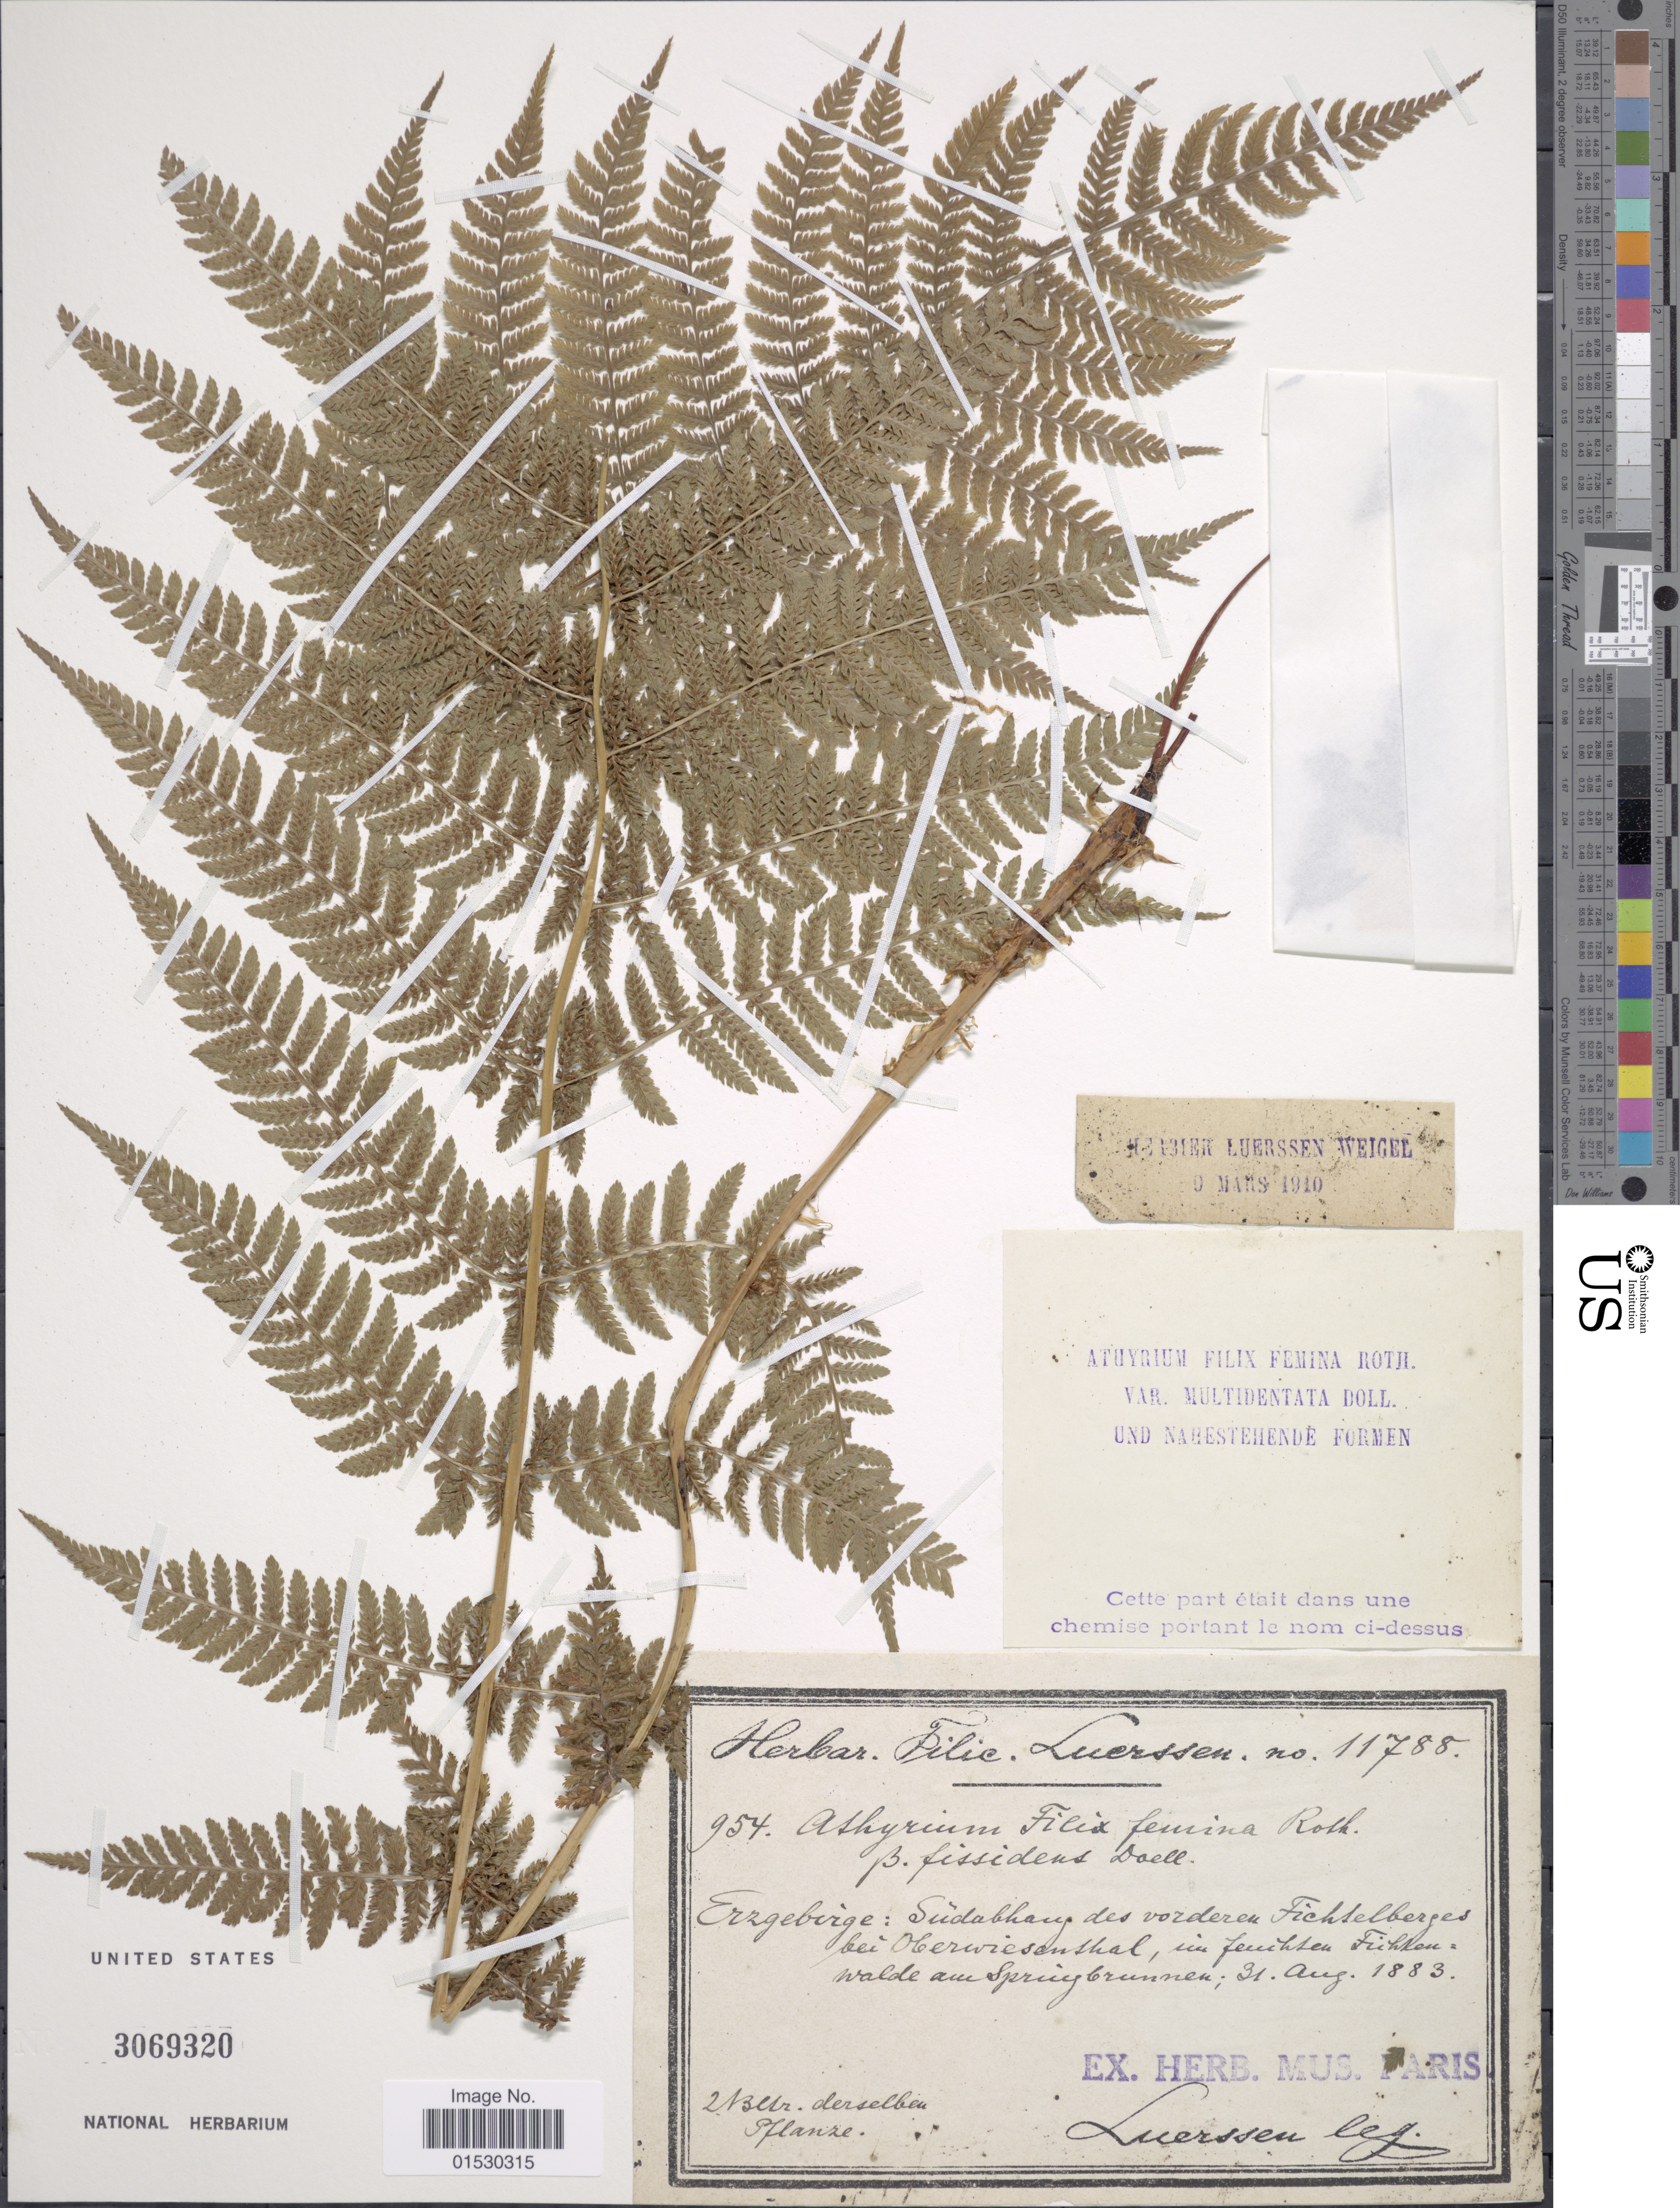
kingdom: Plantae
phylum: Tracheophyta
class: Polypodiopsida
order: Polypodiales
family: Athyriaceae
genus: Athyrium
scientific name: Athyrium filix-femina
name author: (L.) Roth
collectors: Luerssen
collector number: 954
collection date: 1883-08-21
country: Germany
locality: Erzgebirge: Suadabhaya des vorderen Fichtelberges bei oberwiesenthal, ui feuchten Fihlen, walde au Springbrunnen [interpreted]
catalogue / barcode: US 3069320